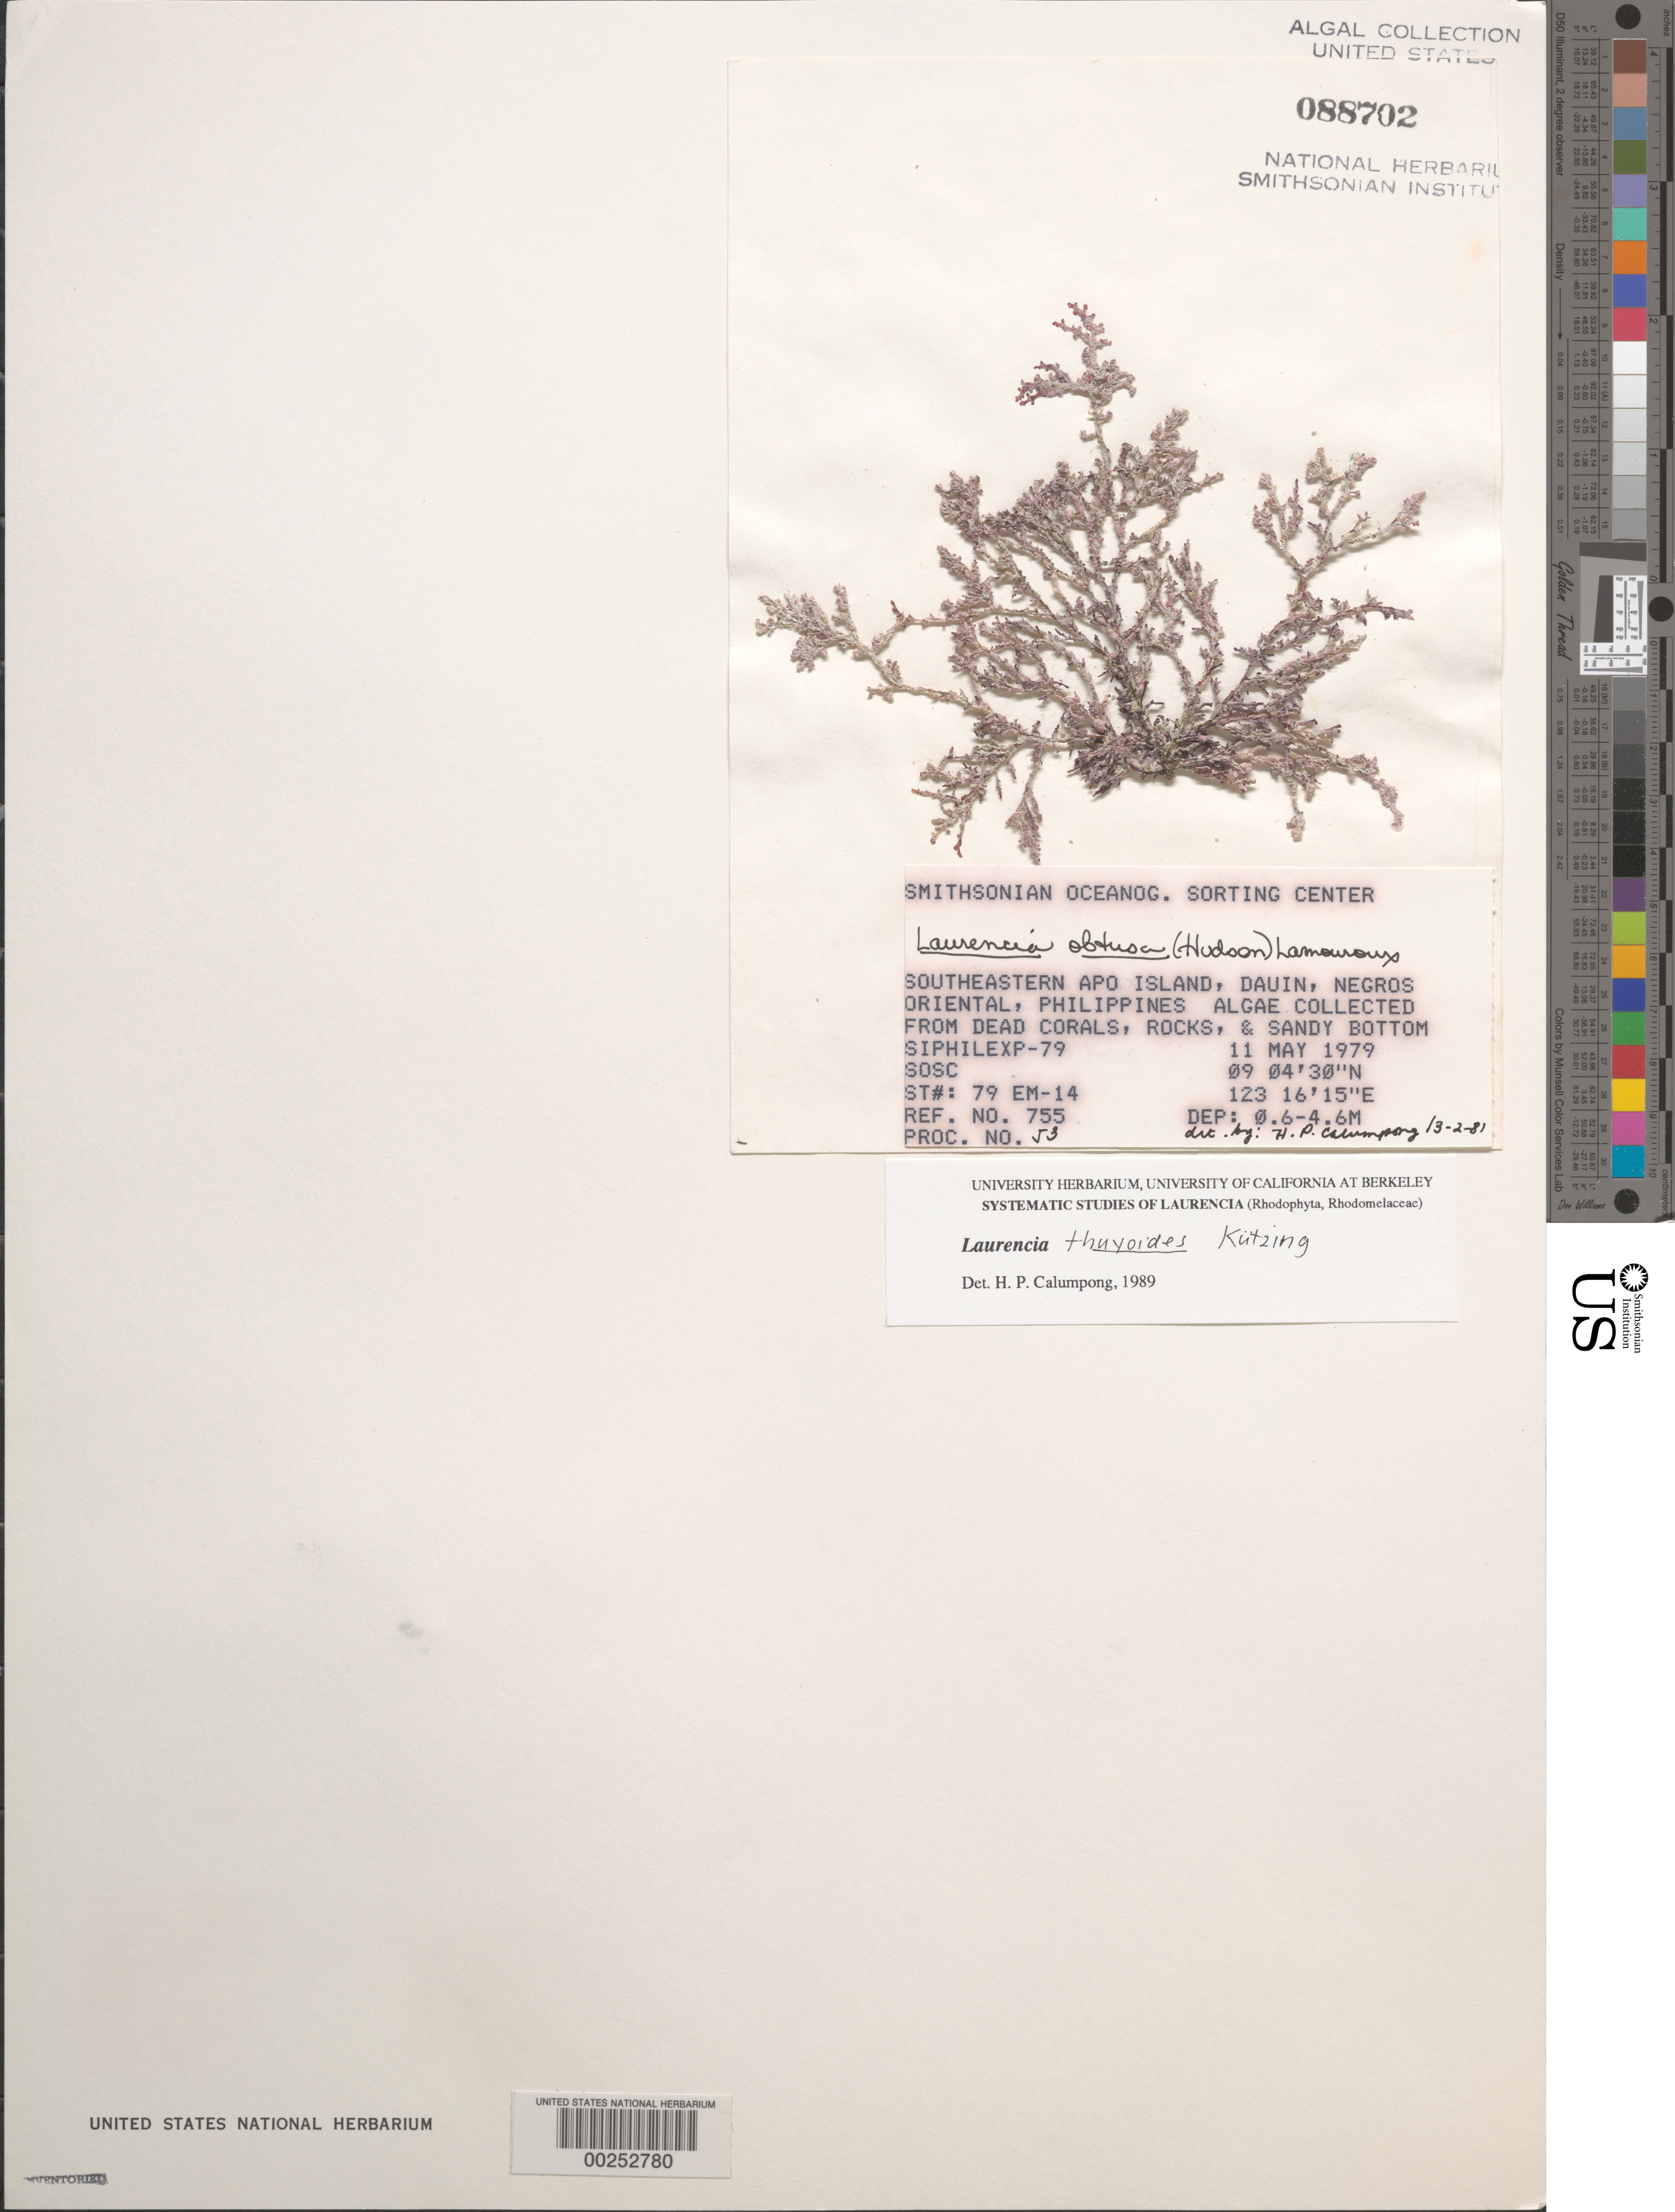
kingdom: Plantae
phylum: Rhodophyta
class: Florideophyceae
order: Ceramiales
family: Rhodomelaceae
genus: Palisada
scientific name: Palisada thuyoides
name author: (Kützing) Cassano et al.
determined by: Algae name updating Project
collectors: SOSC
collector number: Station 79 Em-14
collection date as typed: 11 May 1979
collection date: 1979-05-11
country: Philippines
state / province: Central Visayas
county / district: Negros Oriental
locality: Apo island, dauin, negros oriental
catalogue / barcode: US 88702